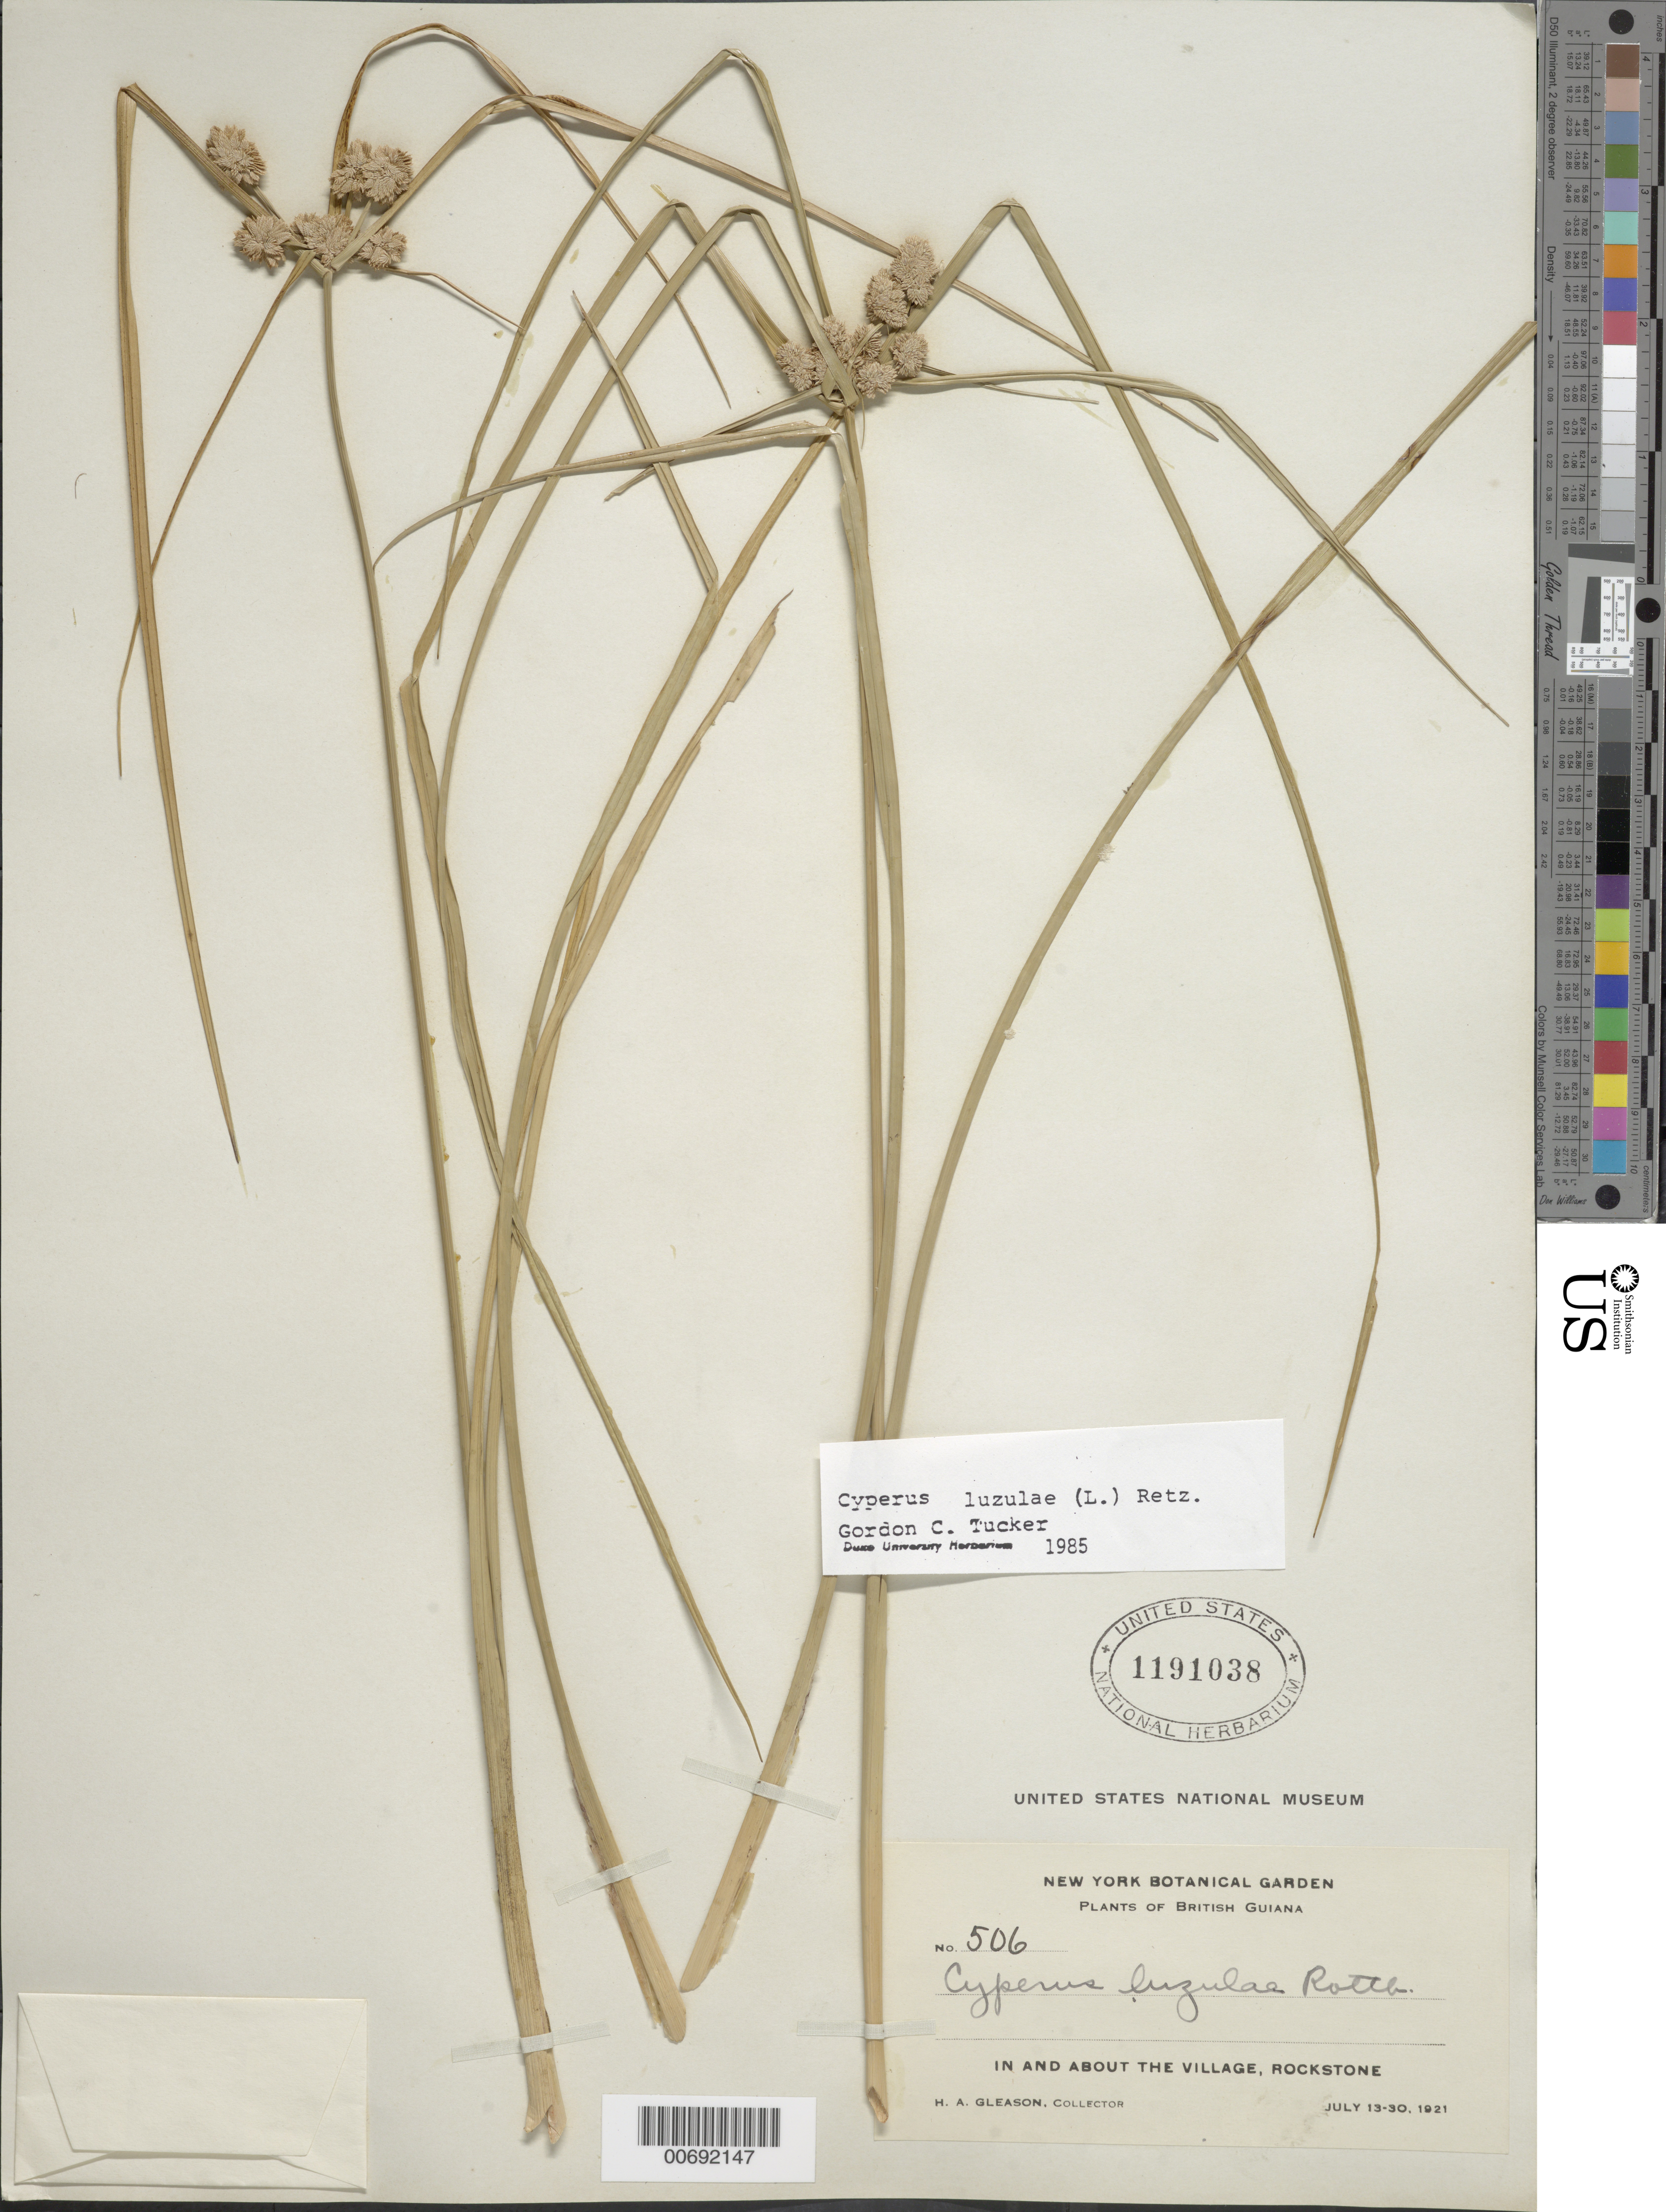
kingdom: Plantae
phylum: Tracheophyta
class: Liliopsida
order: Poales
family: Cyperaceae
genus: Cyperus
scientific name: Cyperus luzulae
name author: (L.) Rottb. ex Retz.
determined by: Tucker, G. C.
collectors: H. A. Gleason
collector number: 506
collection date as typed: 13-Jul-21 to 30-Jul-21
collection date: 1921-07-13/1921-07-30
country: Guyana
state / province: U. Demerara-Berbice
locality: Rockstone, in and about the village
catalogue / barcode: US 1191038